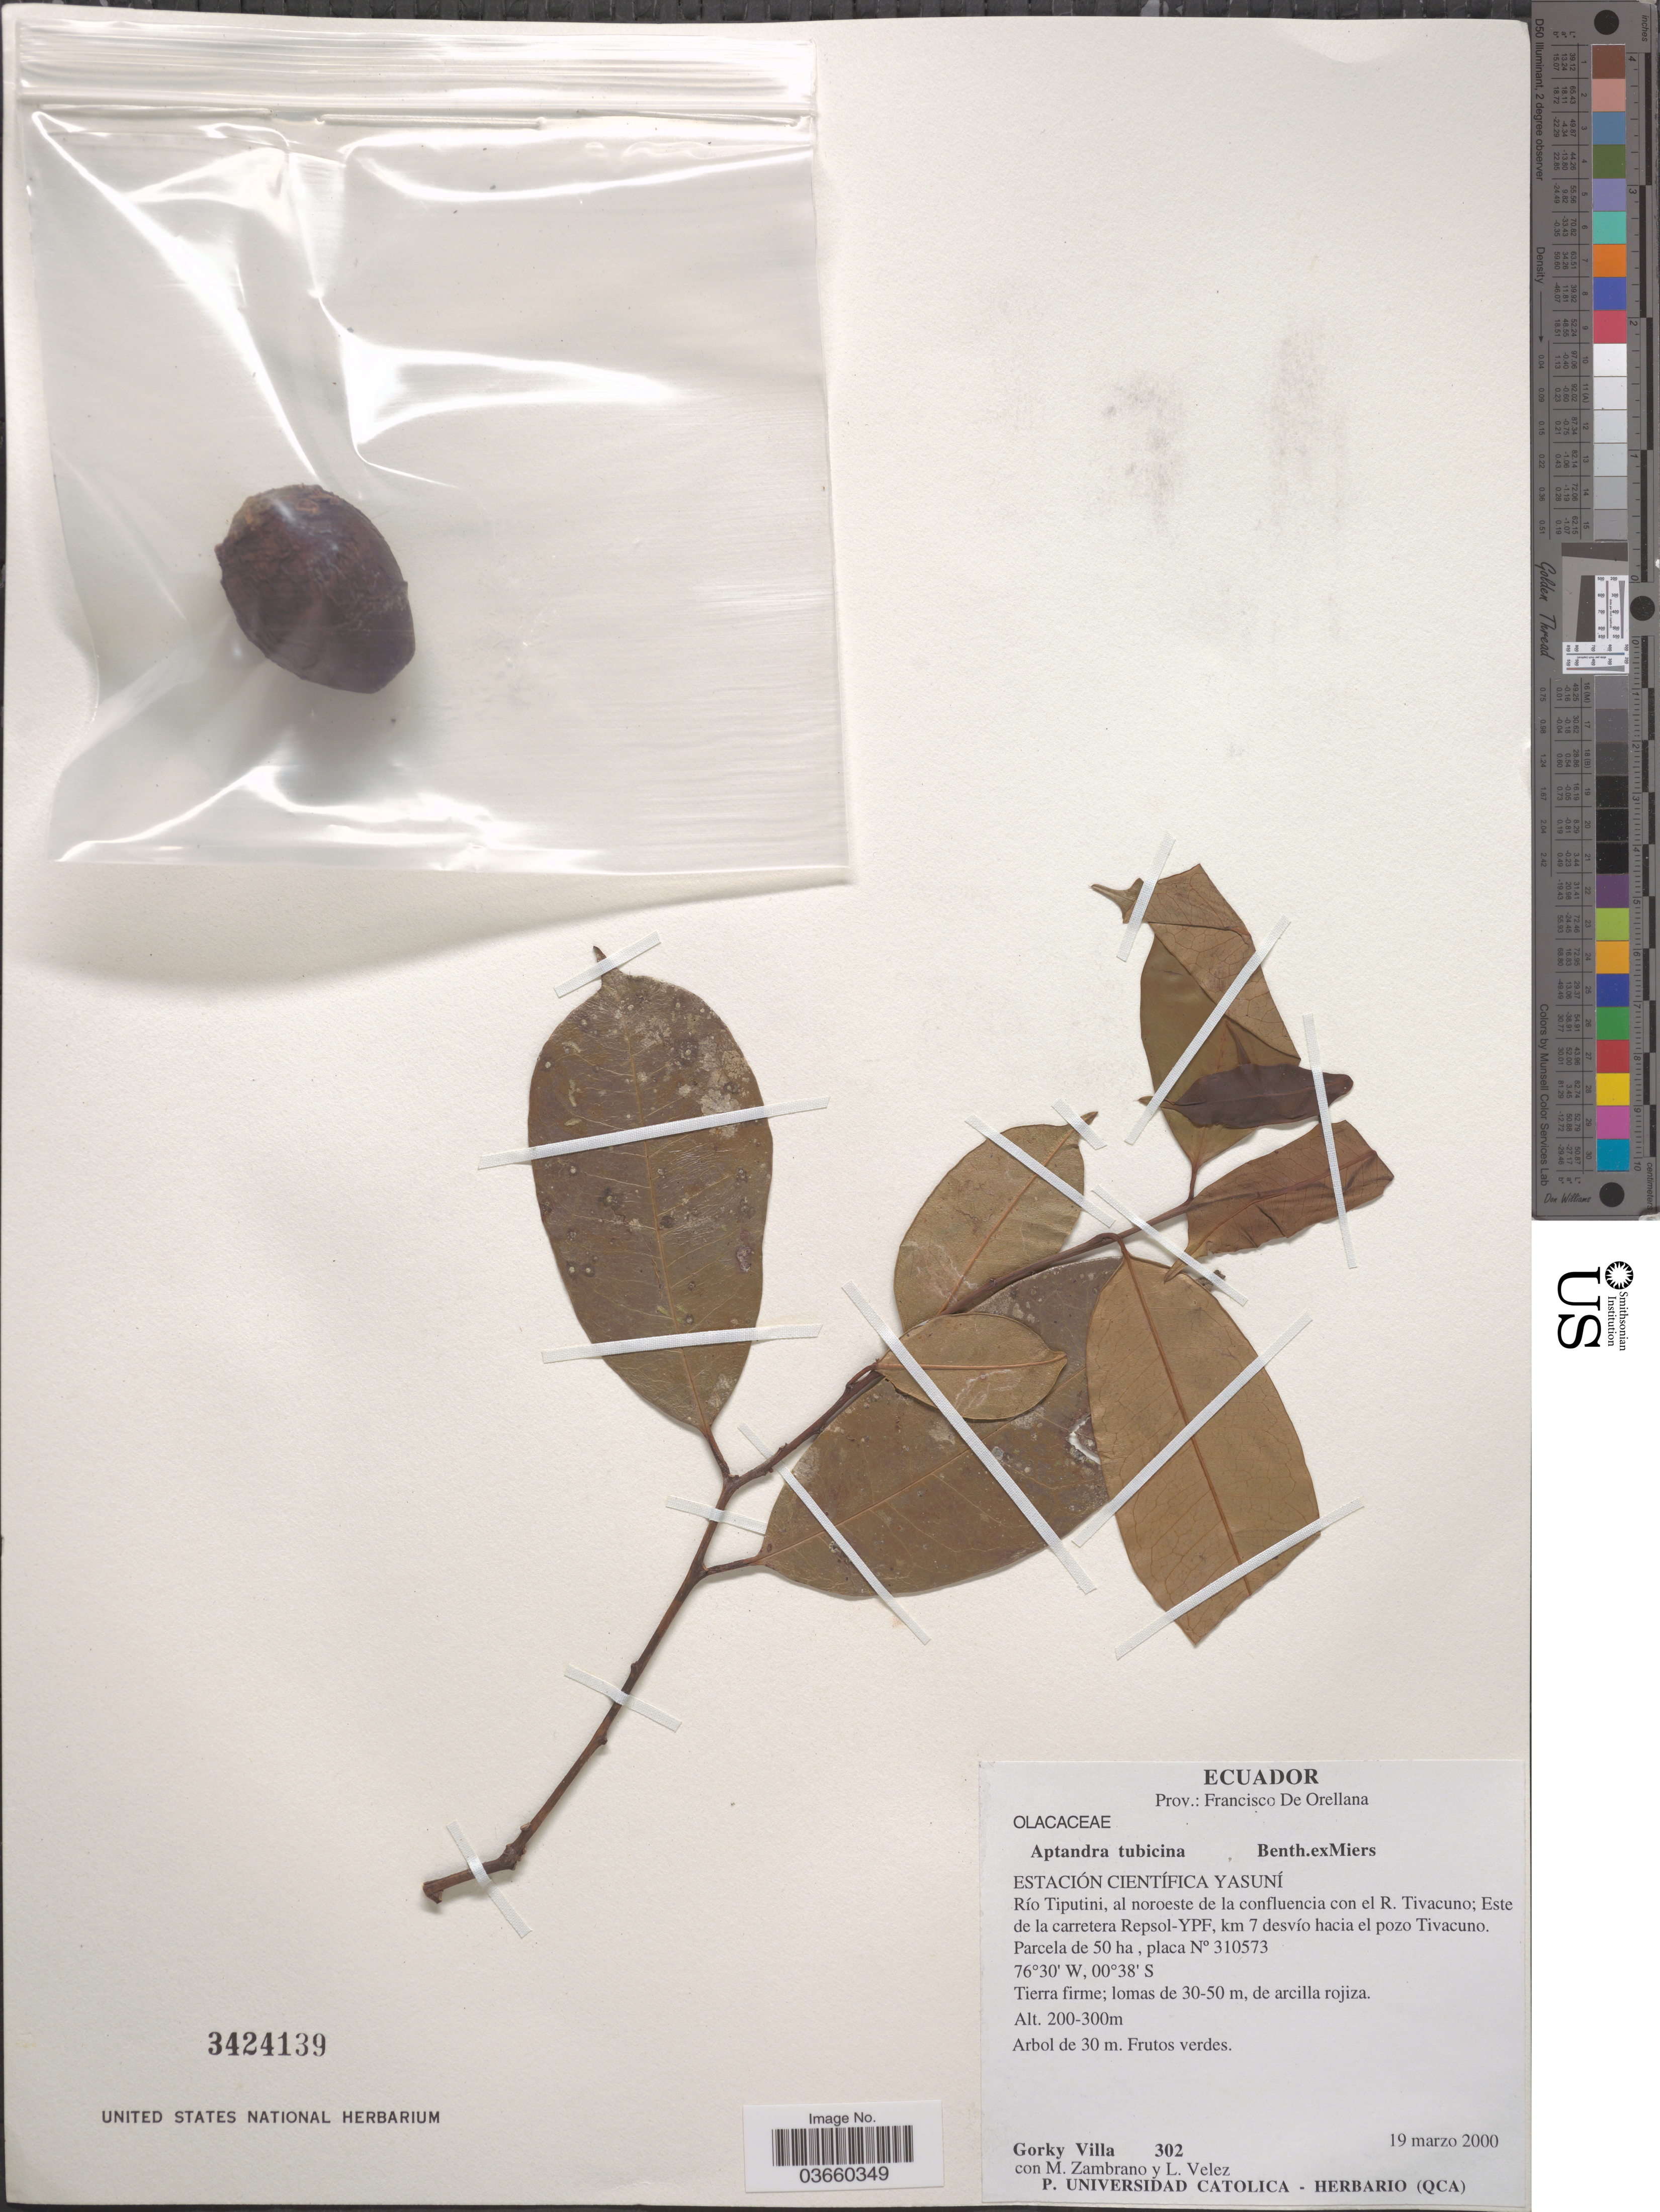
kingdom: Plantae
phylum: Tracheophyta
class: Magnoliopsida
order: Santalales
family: Aptandraceae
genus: Aptandra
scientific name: Aptandra tubicina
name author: (Poepp.) Miers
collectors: G. Villa, M. Zambrano & L. Velez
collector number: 302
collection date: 2000-03-19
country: Ecuador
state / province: Orellana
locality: Prov.: Francisco De Orellana. Estación Científica Yasuní. Río Tiputini, al noroeste de la confluencia con el R. Tivacuno; Este de la carretera Repsol-YPF, km 7 desvío hacia el pozo Tivacuno. Parcela de 50 ha, placa N° 310573.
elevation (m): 200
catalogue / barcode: US 3424139